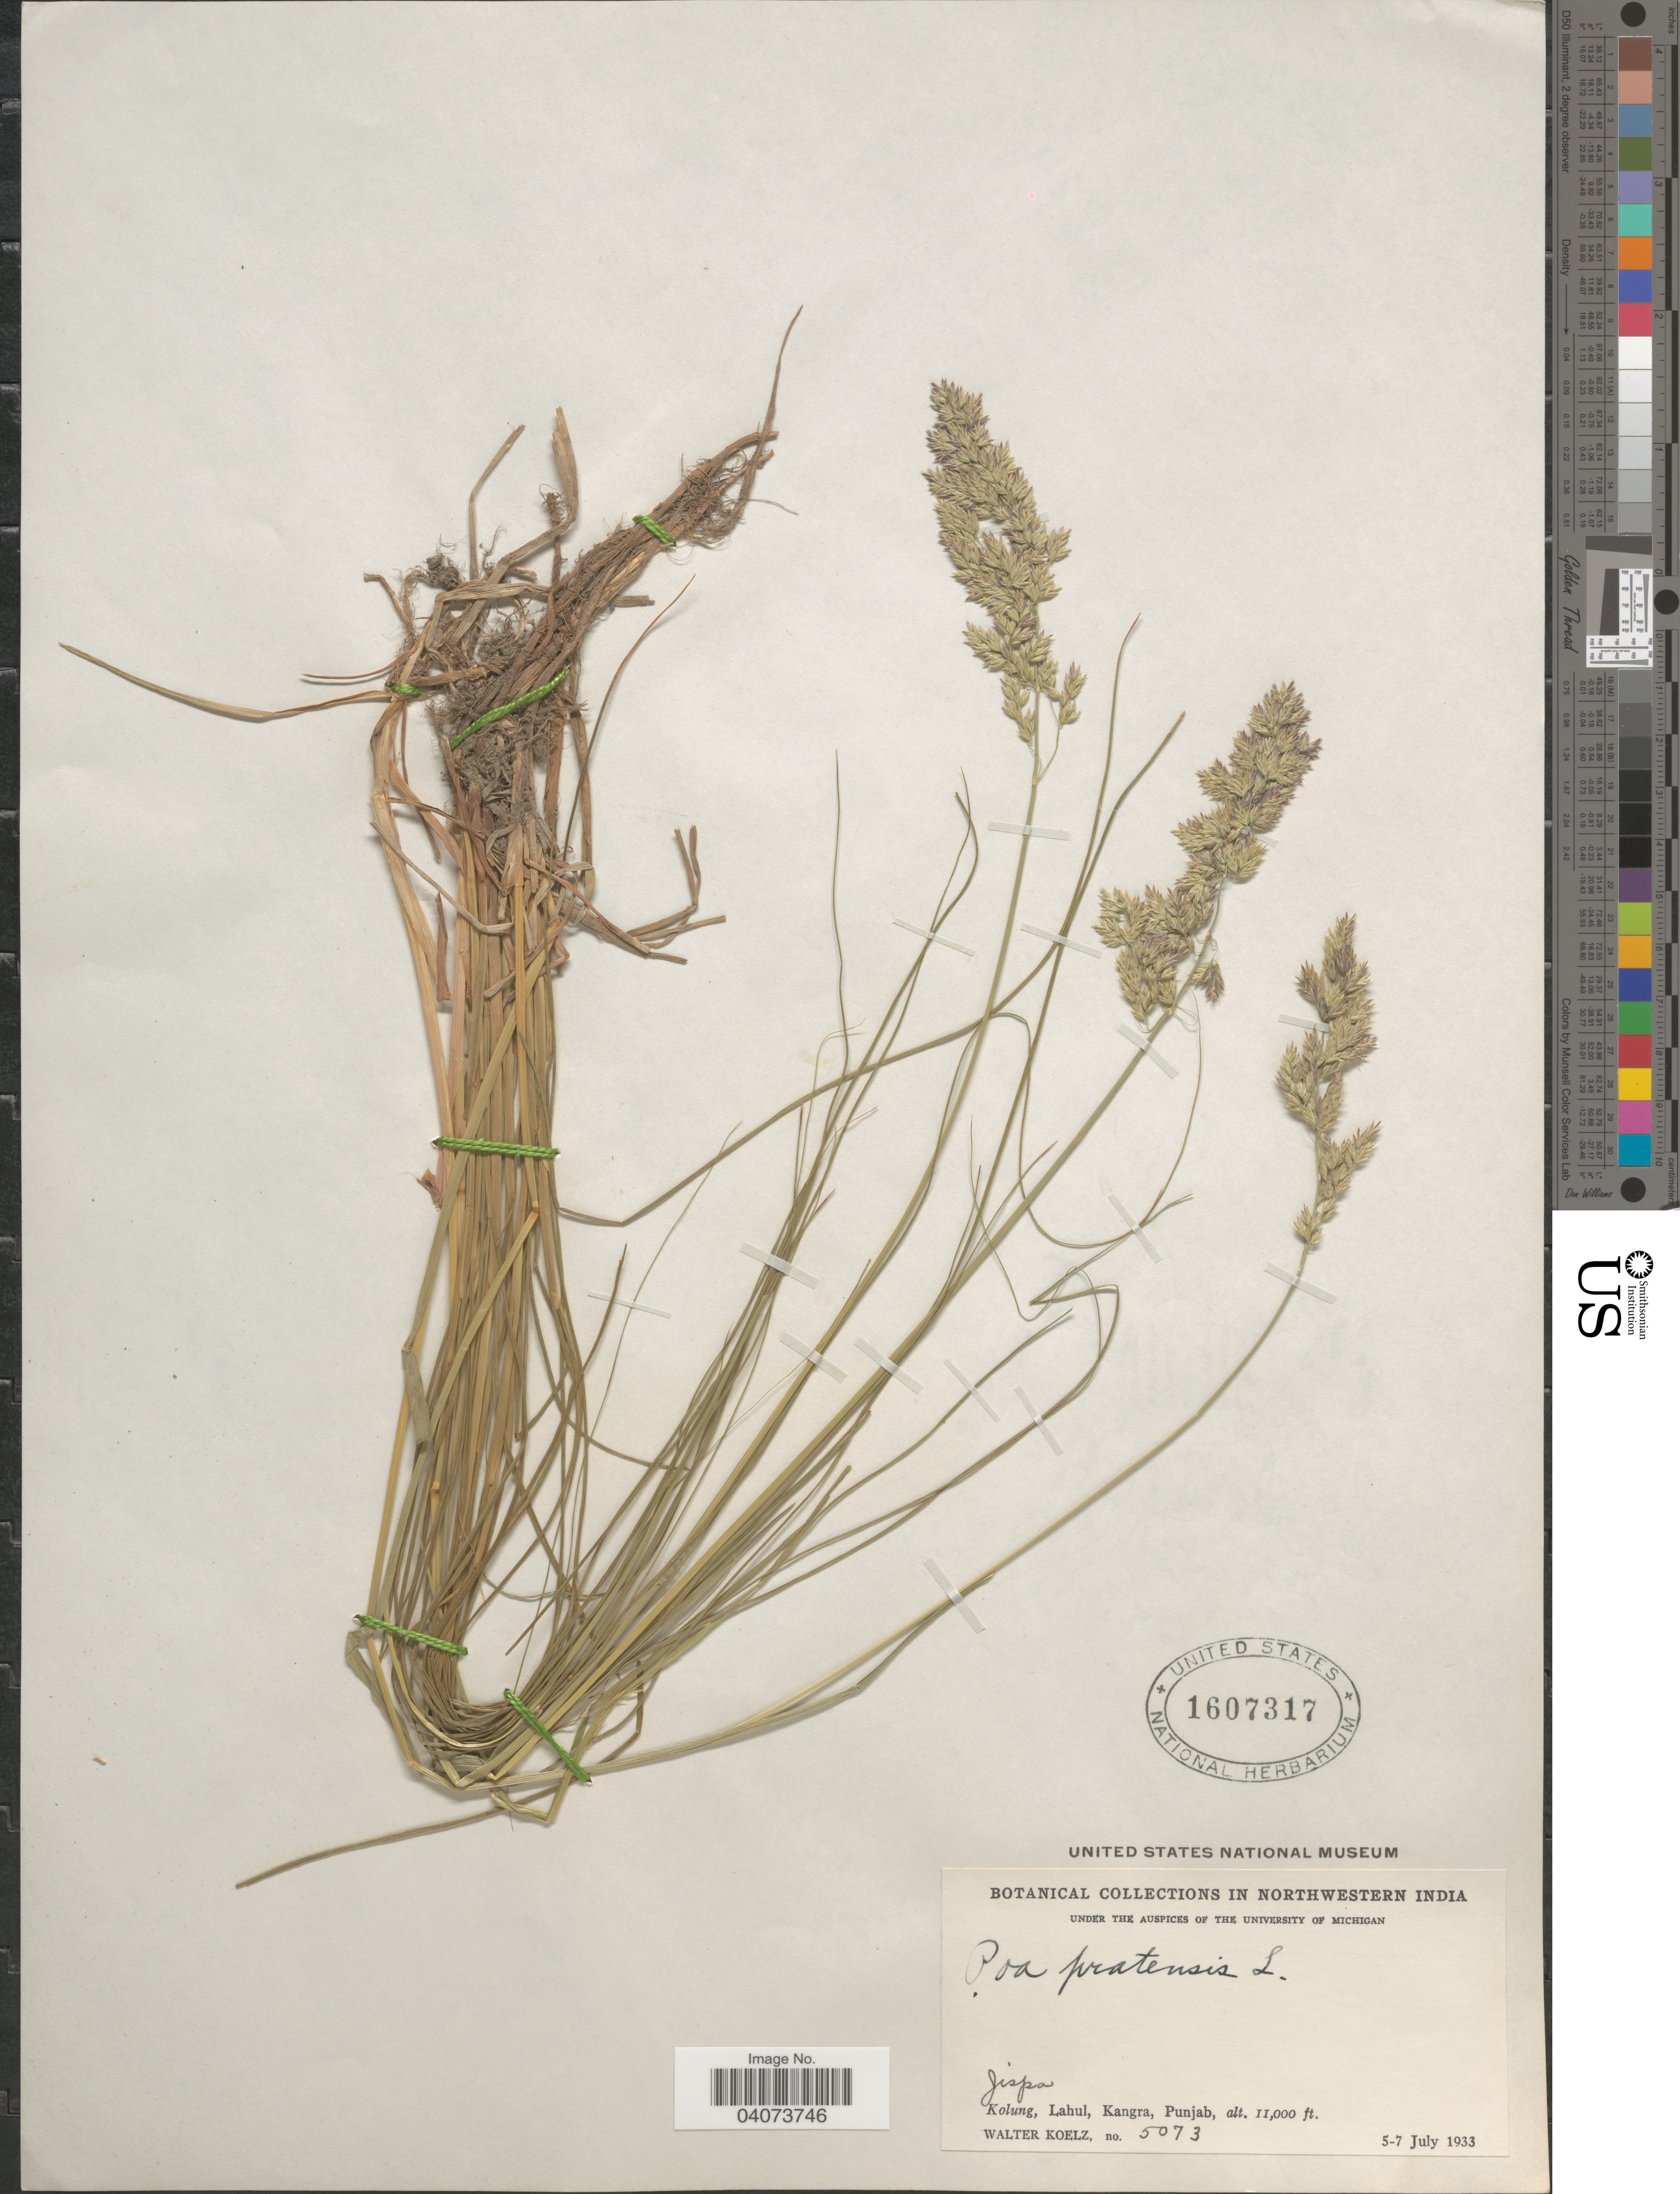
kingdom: Plantae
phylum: Tracheophyta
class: Liliopsida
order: Poales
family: Poaceae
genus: Poa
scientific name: Poa pratensis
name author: L.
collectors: W. N. Koelz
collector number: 5073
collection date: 1933-07-05/1933-07-07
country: India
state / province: Punjab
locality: Northwestern India. Jispa. Kolung, Lahul, Kangra.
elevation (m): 3353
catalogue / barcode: US 1607317